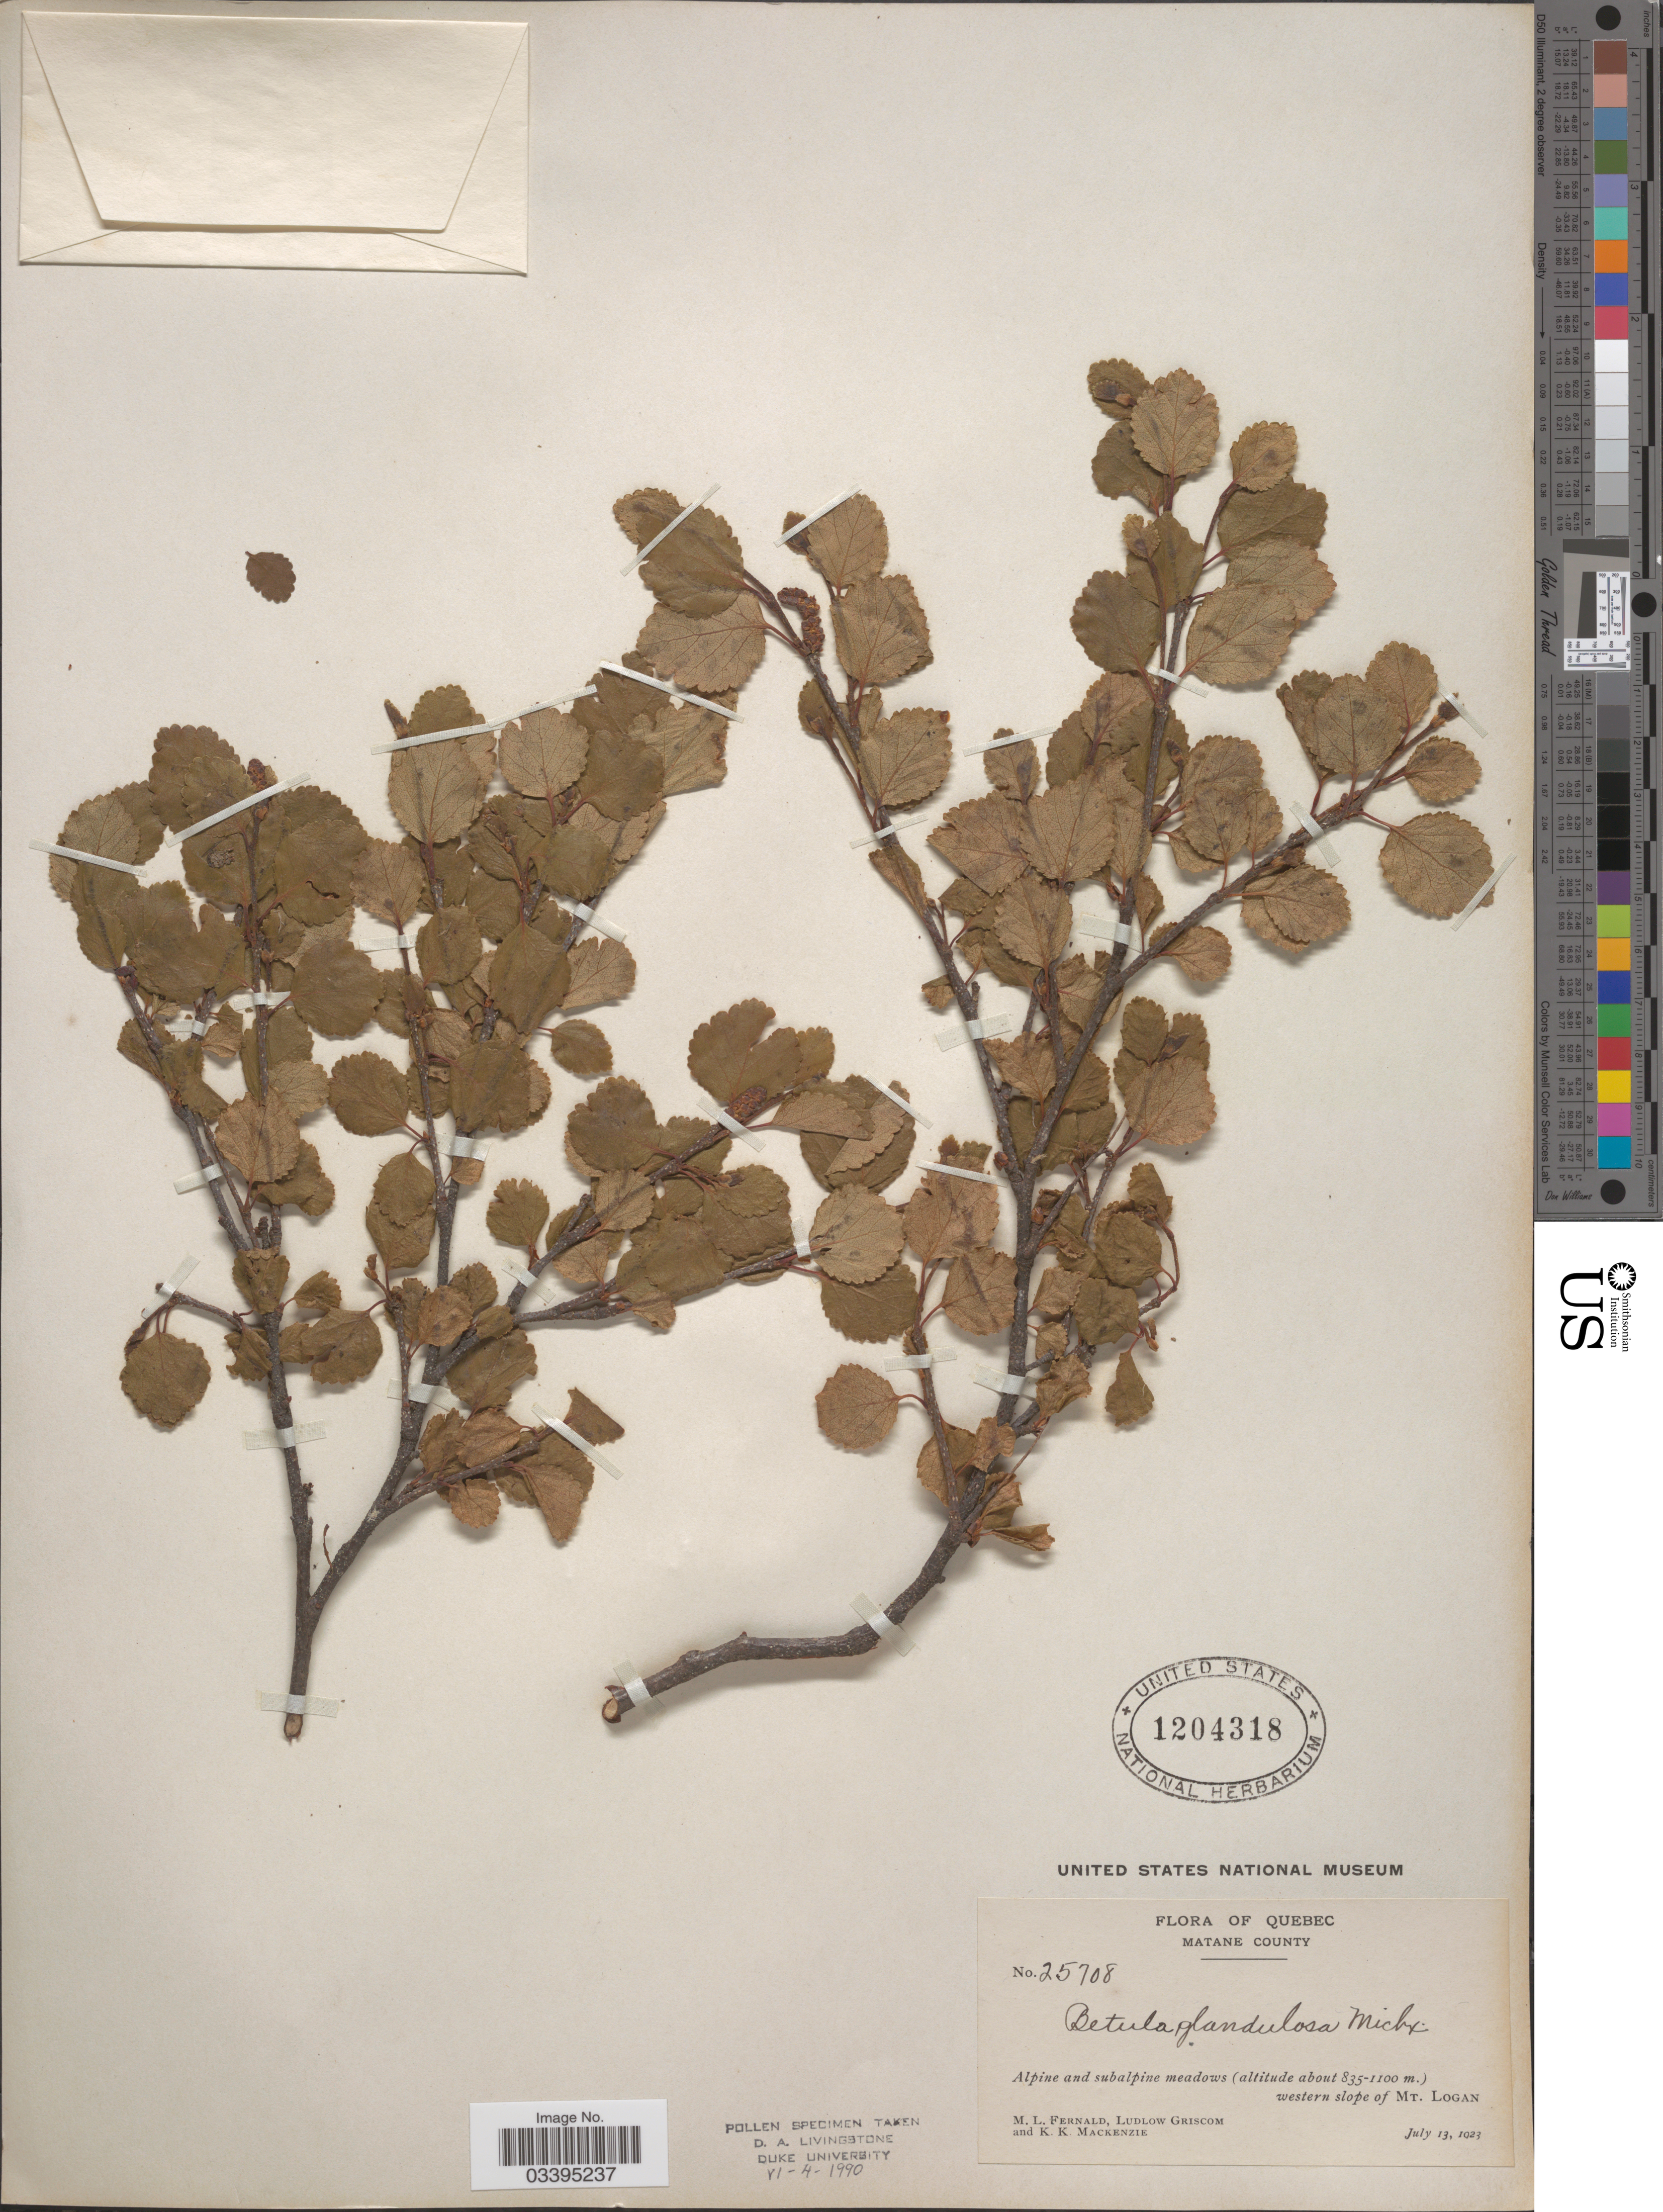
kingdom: Plantae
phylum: Tracheophyta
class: Magnoliopsida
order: Fagales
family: Betulaceae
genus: Betula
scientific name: Betula glandulosa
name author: Michx.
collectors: M. L. Fernald, L. Griscom & K. K. Mackenzie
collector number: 25708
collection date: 1923-07-13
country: Canada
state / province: Quebec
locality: Matane County. Western slope of Mt. Logan.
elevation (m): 835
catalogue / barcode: US 1204318